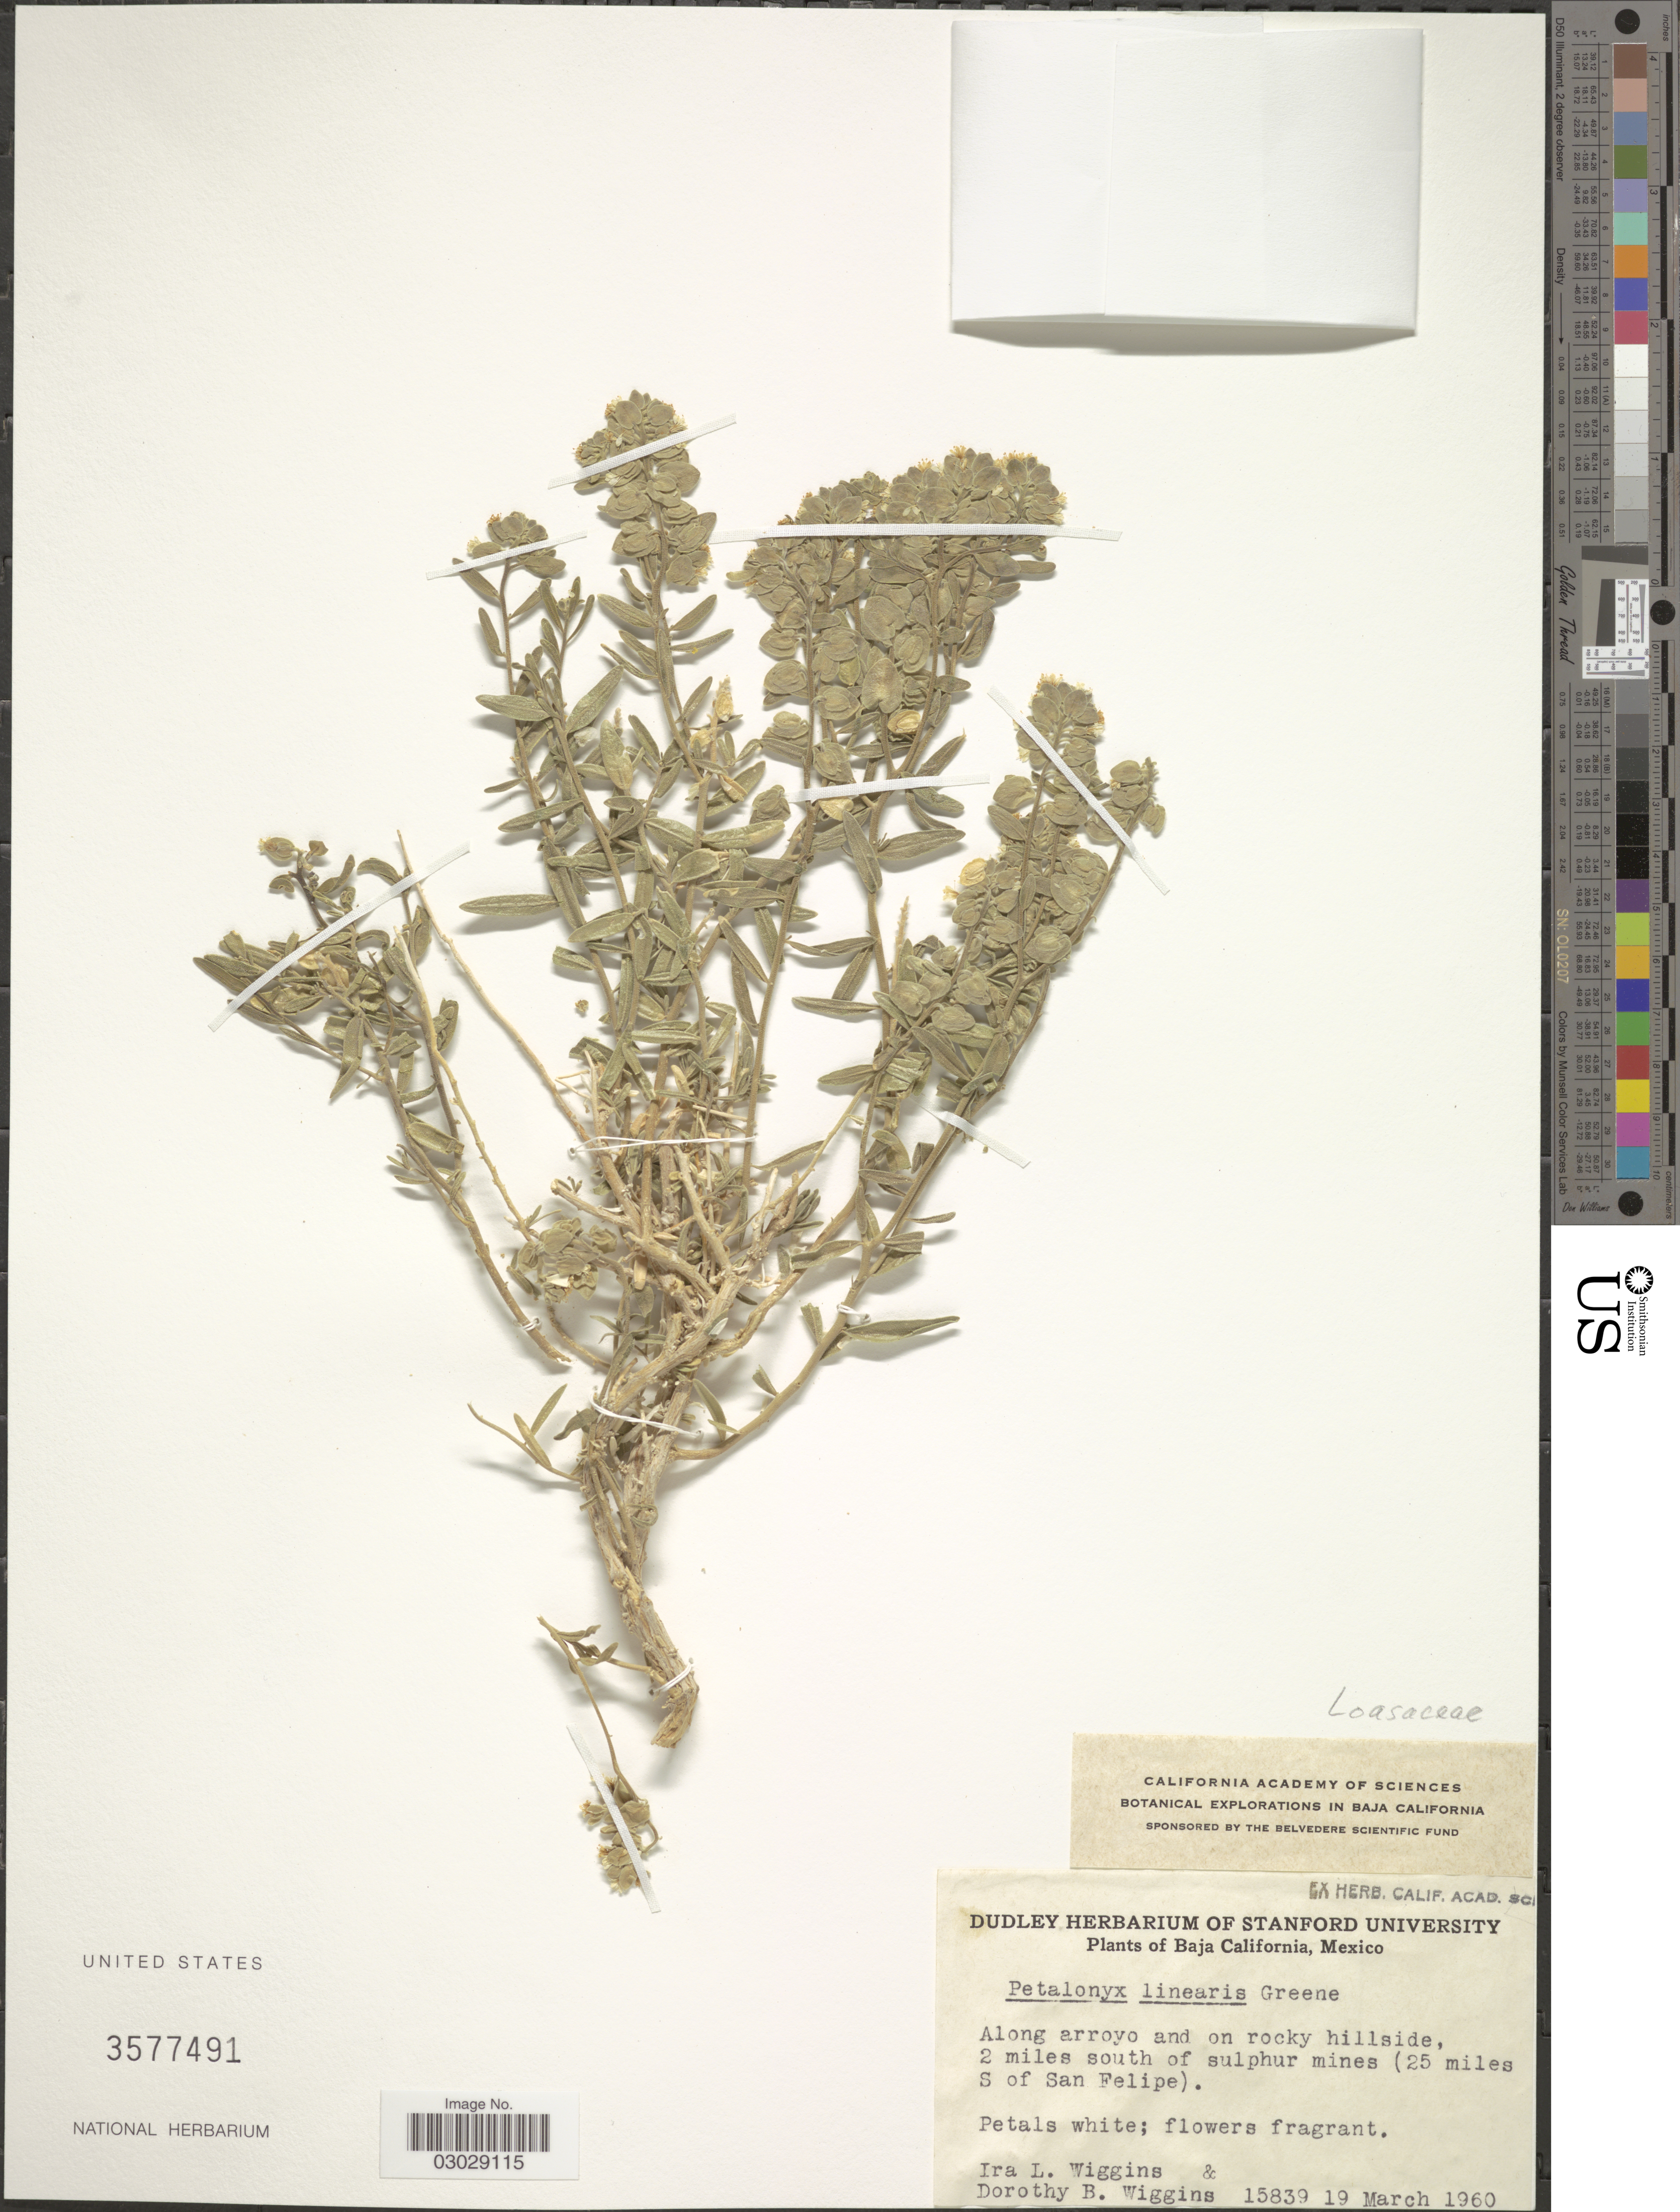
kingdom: Plantae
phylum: Tracheophyta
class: Magnoliopsida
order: Cornales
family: Loasaceae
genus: Petalonyx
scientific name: Petalonyx linearis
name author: Green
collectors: I. L. Wiggins & D. B. Wiggins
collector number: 15839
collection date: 1960-03-19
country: Mexico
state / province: Baja California Norte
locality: Along arroyo and on rocky hillside, 2 miles south of sulphur mines (25 miles S of San Felipe).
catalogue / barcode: US 3577491